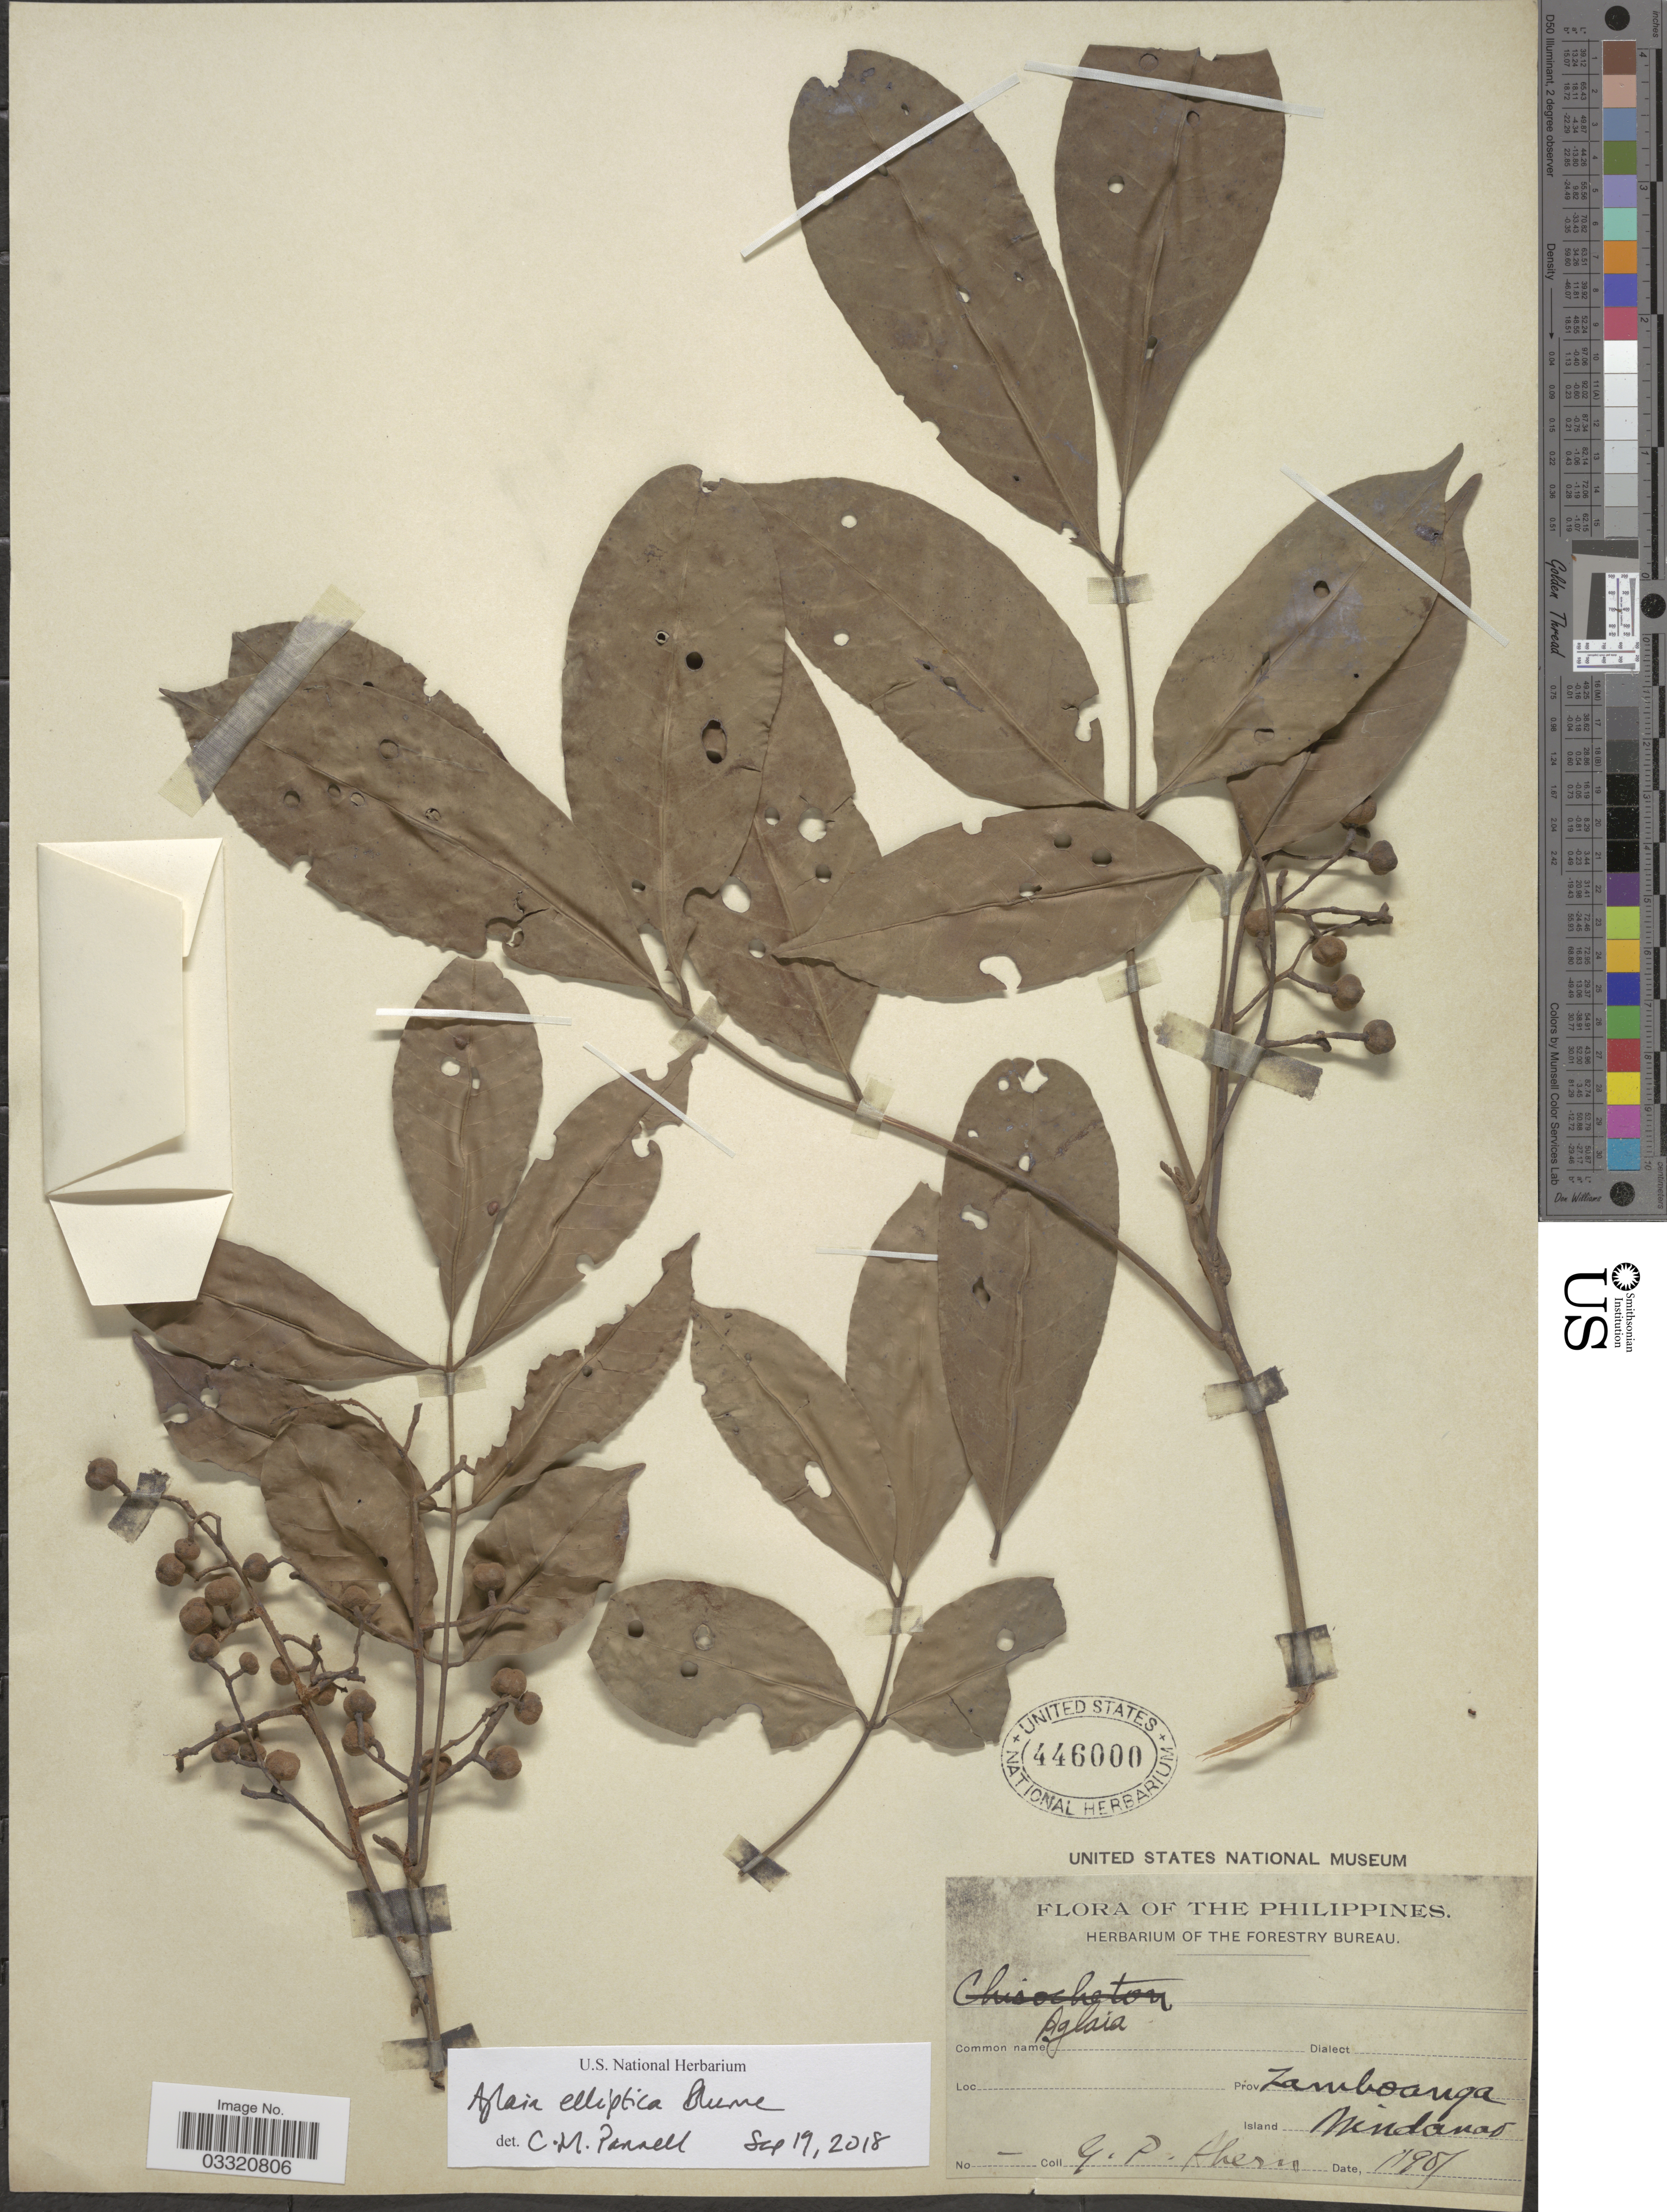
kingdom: Plantae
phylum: Tracheophyta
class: Magnoliopsida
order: Sapindales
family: Meliaceae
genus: Aglaia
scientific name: Aglaia elliptica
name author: Blume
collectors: G. Ahern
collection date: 1907-01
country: Philippines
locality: Prov. Zamboanga. Island Mindanao.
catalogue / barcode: US 446000